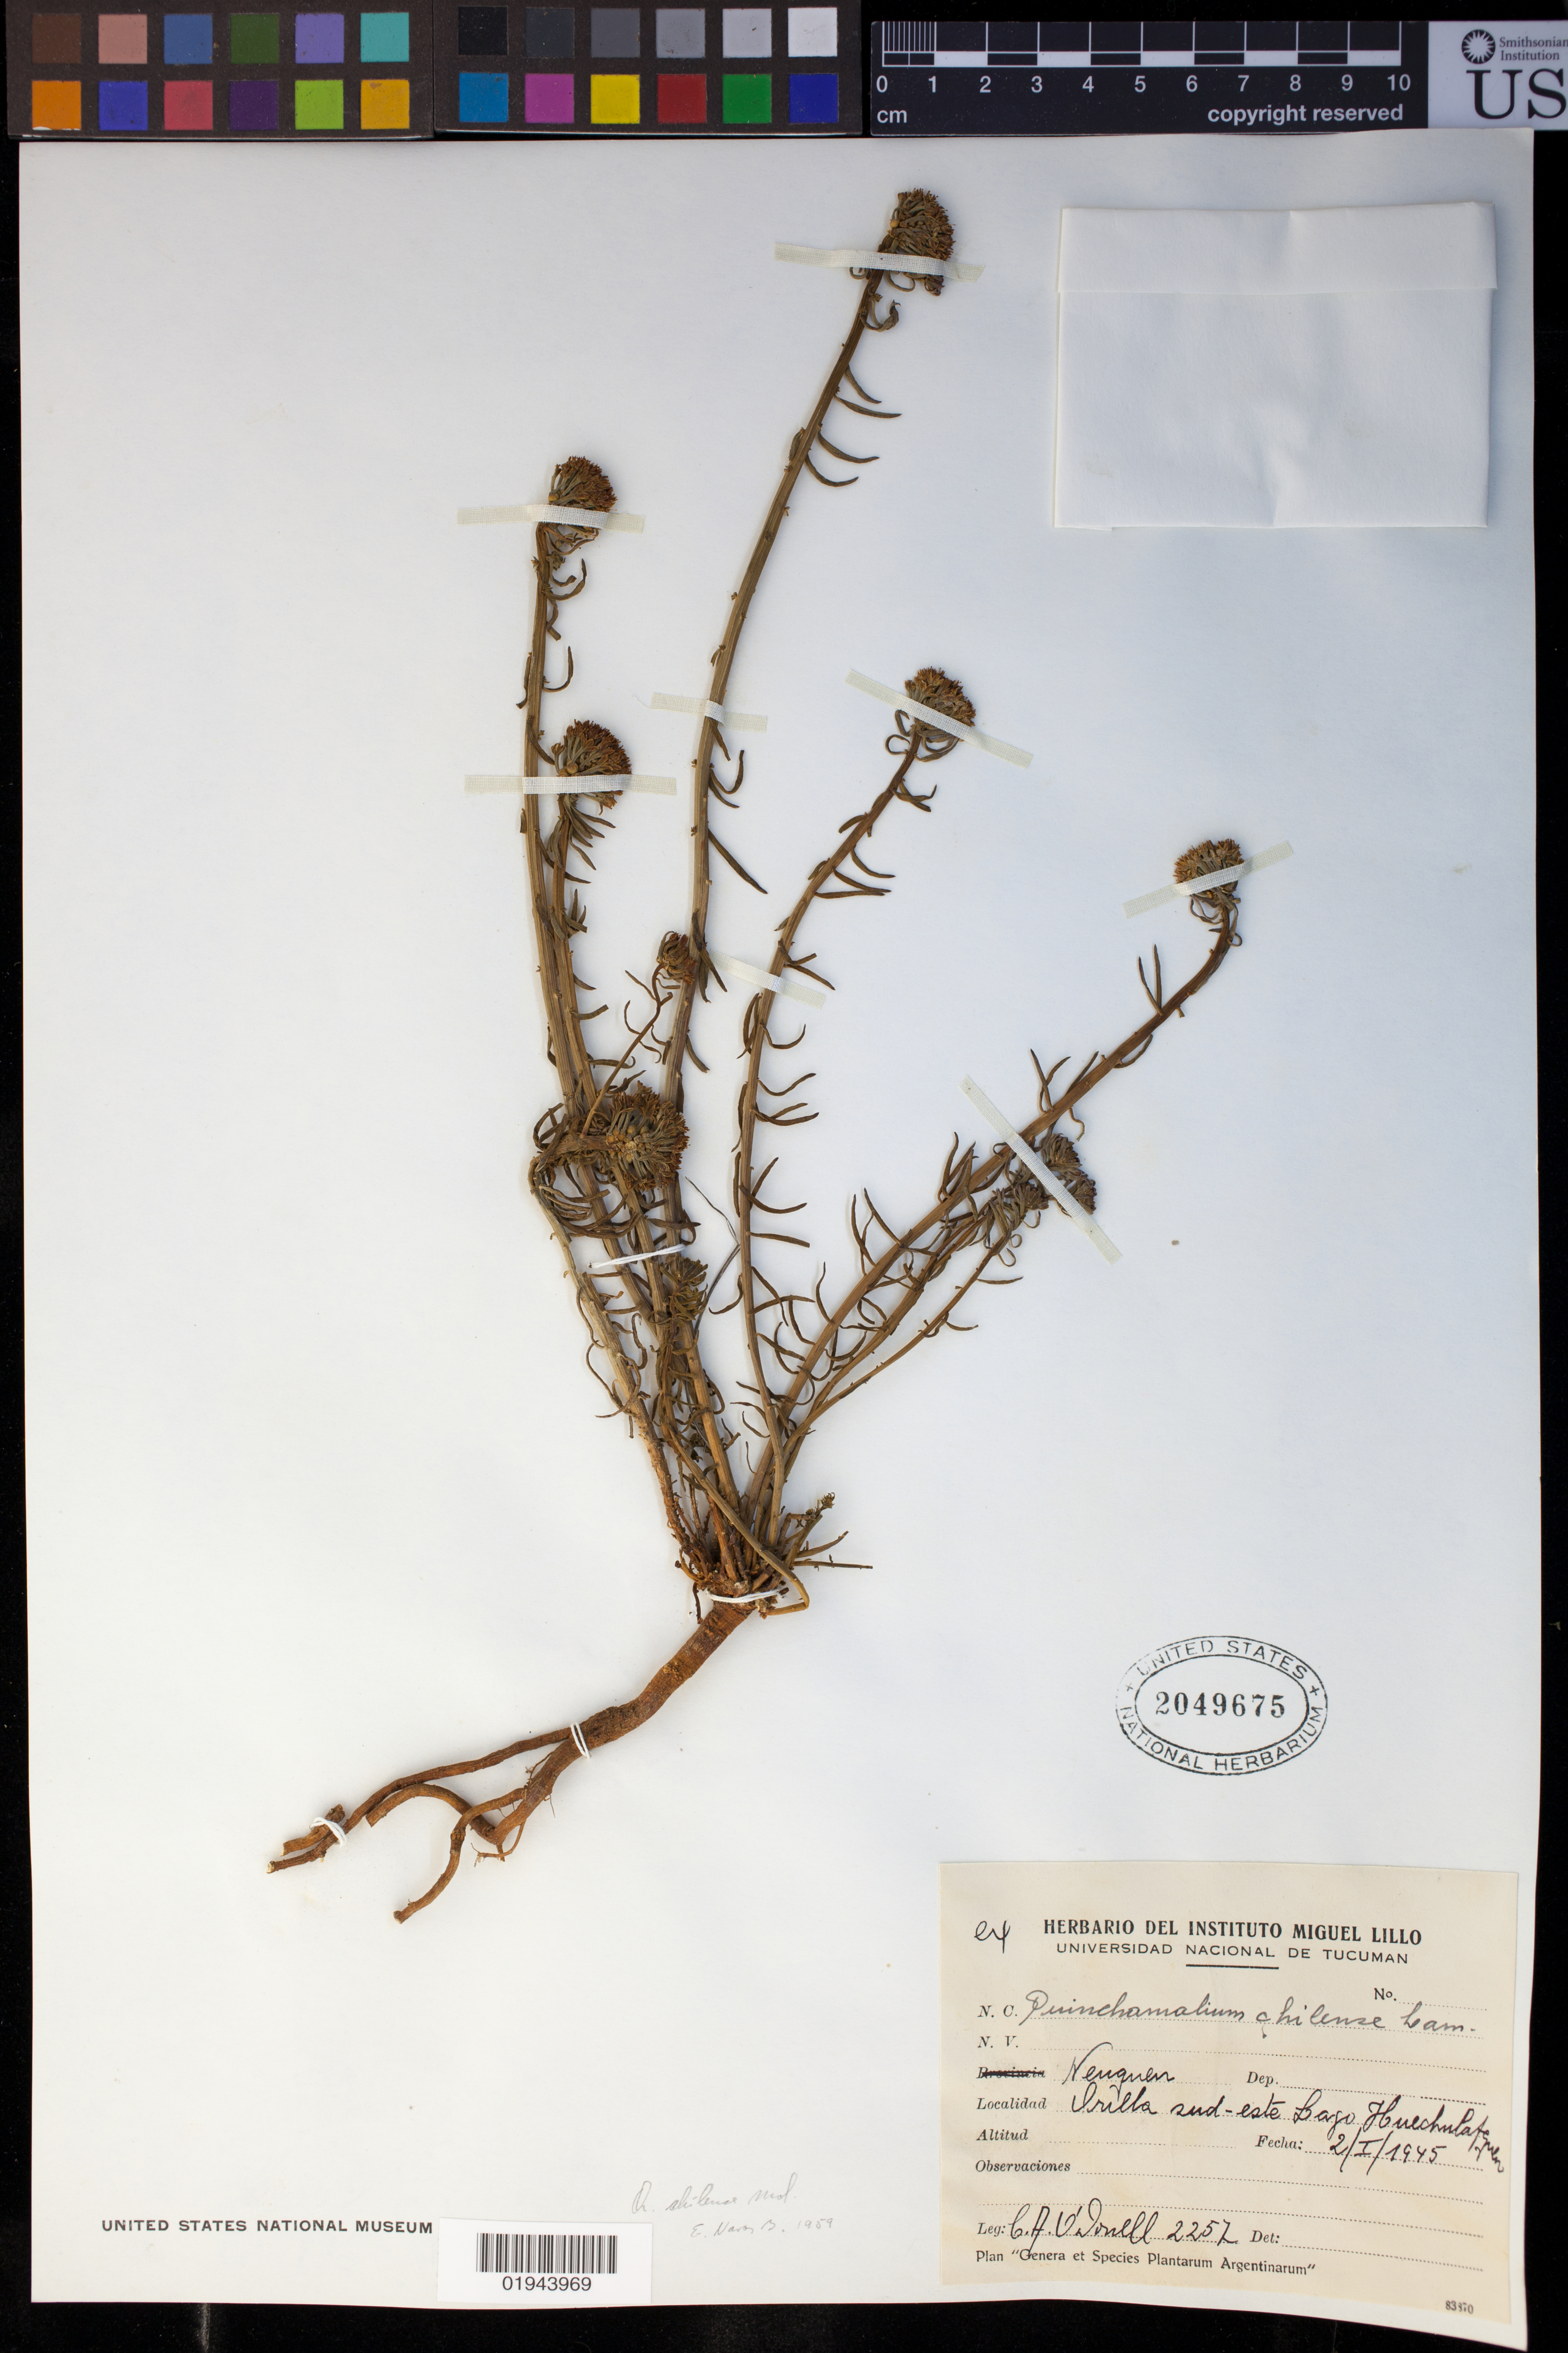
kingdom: Plantae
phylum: Tracheophyta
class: Magnoliopsida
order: Santalales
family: Schoepfiaceae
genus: Quinchamalium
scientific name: Quinchamalium chilense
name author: Molina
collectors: C. A. O'Donell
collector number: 2257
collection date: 1945-01-02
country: Argentina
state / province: Neuquen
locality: Orilla sud-este Lago Huechulatemeno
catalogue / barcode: US 2049675